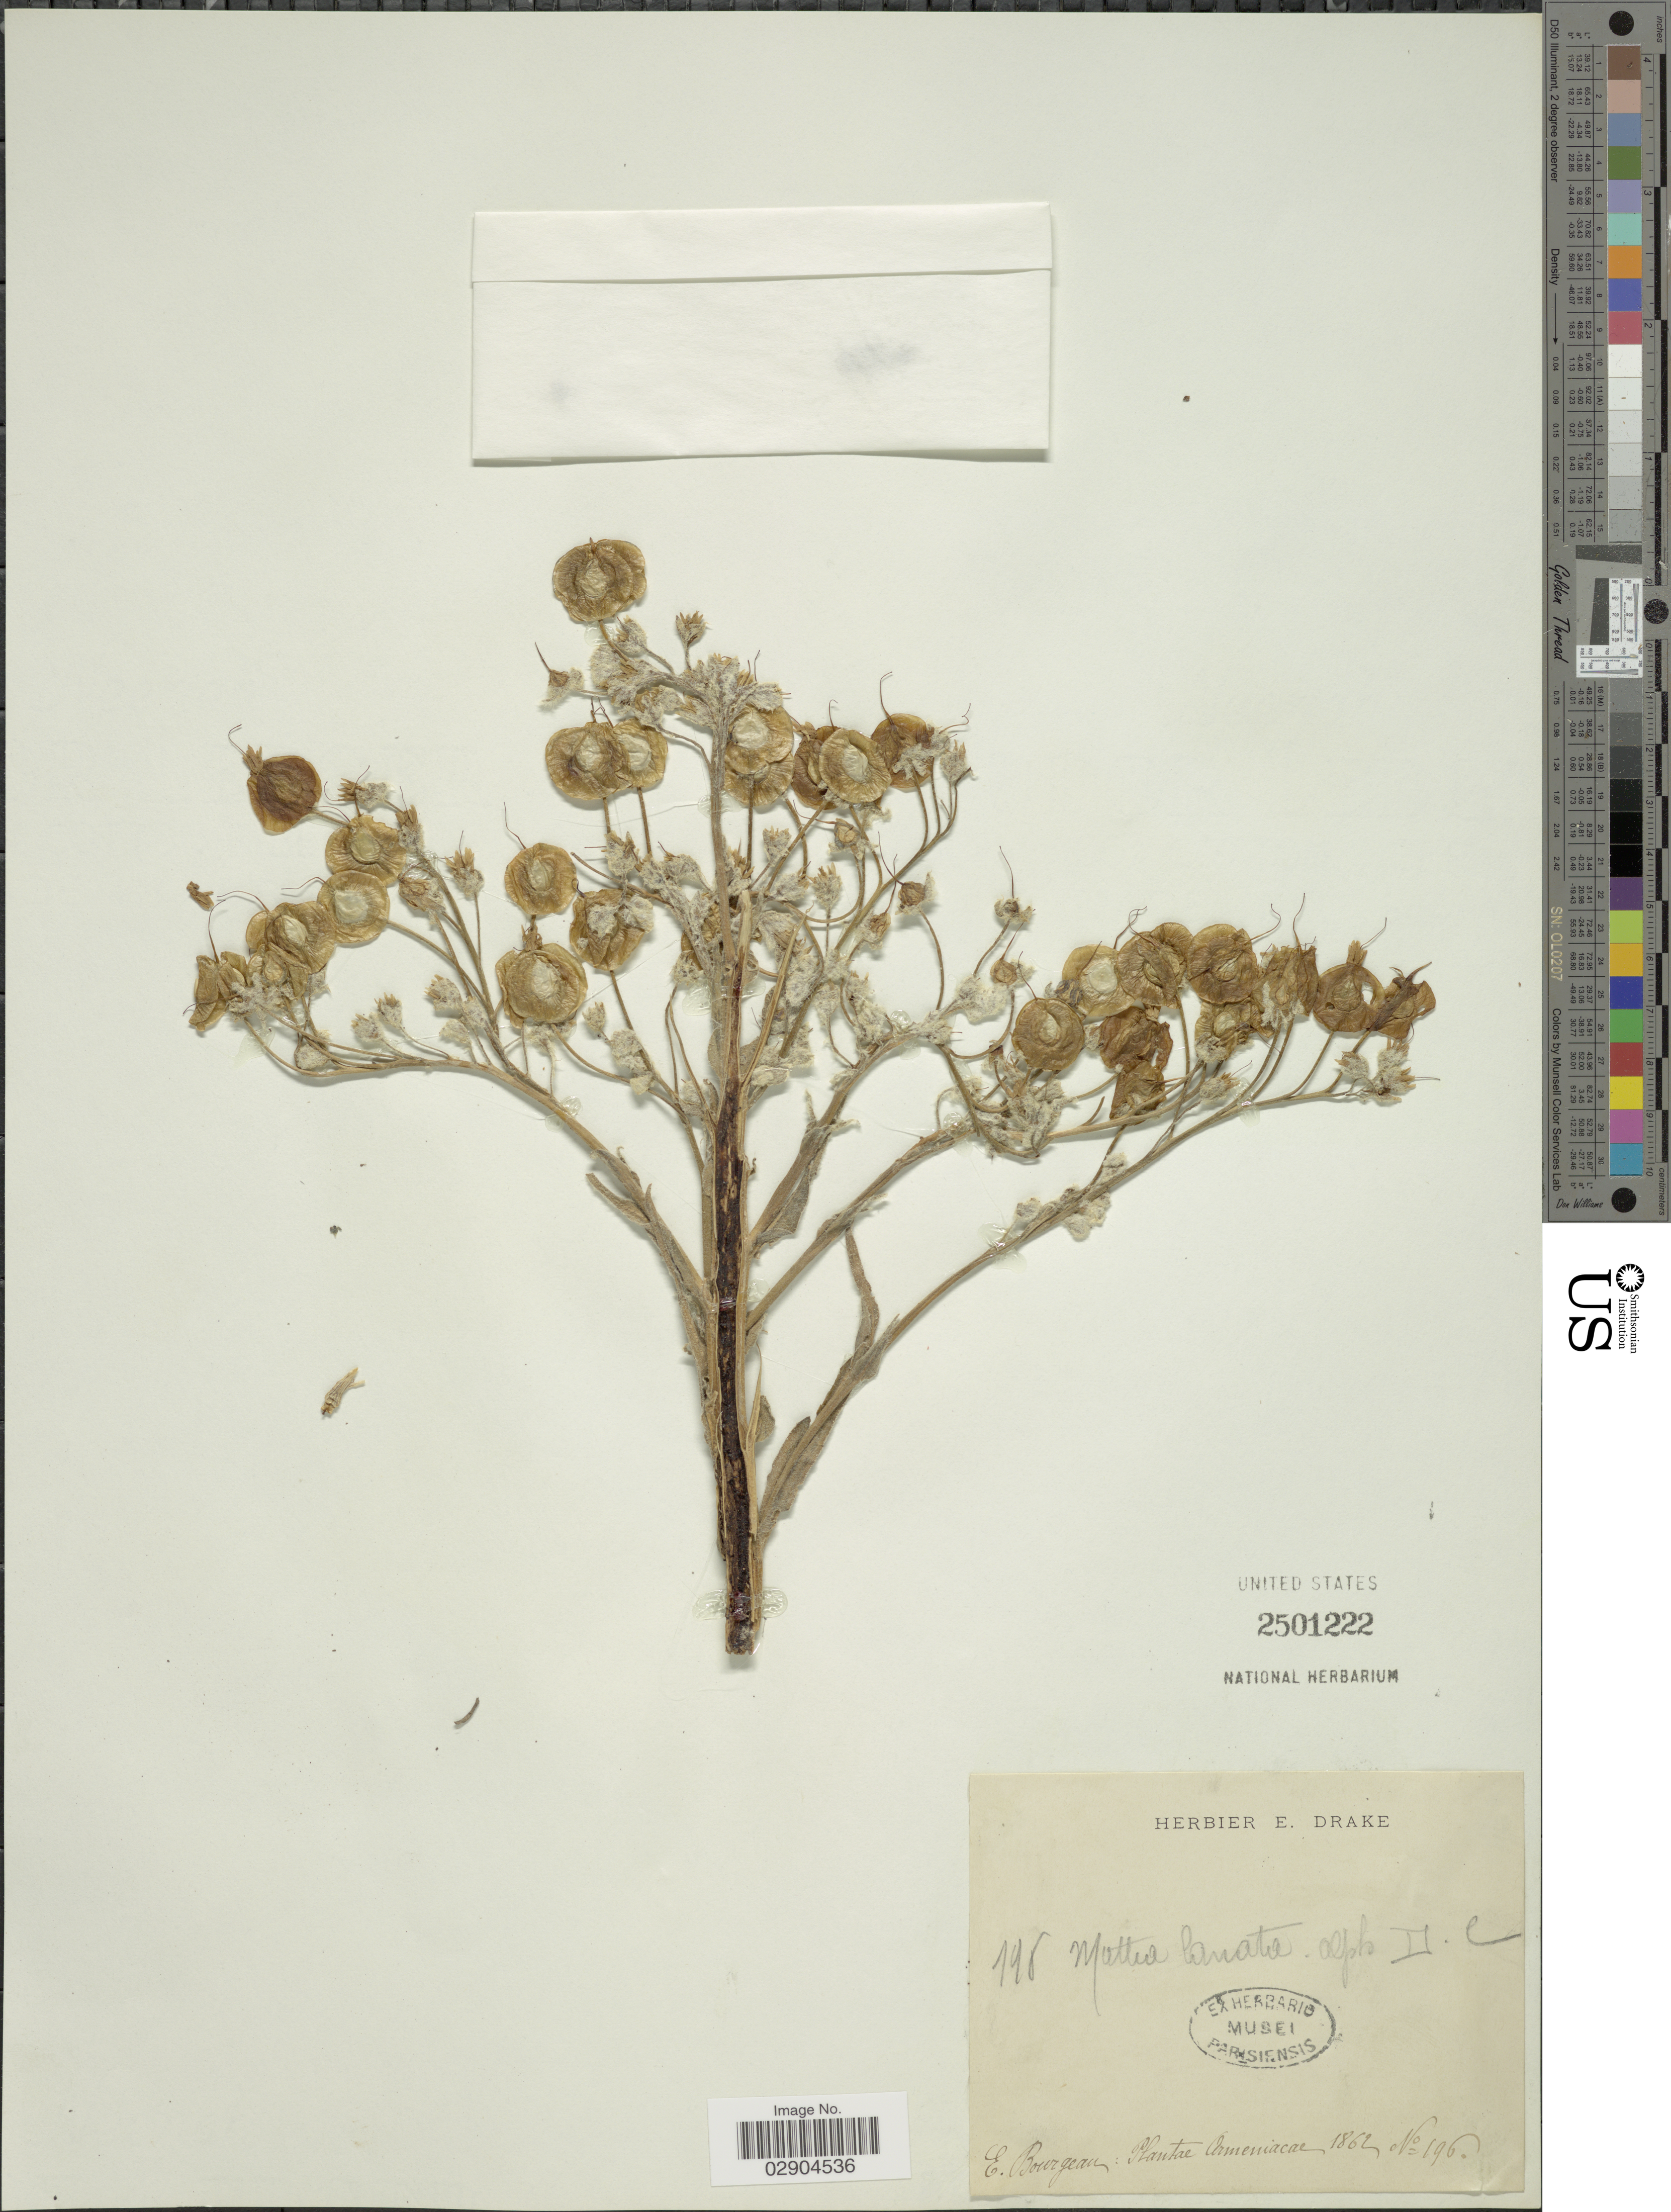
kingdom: Plantae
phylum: Tracheophyta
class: Magnoliopsida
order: Boraginales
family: Boraginaceae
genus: Rindera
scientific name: Rindera lanata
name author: Bunge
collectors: E. Bourgeau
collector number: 196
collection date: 1862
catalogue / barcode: US 2501222